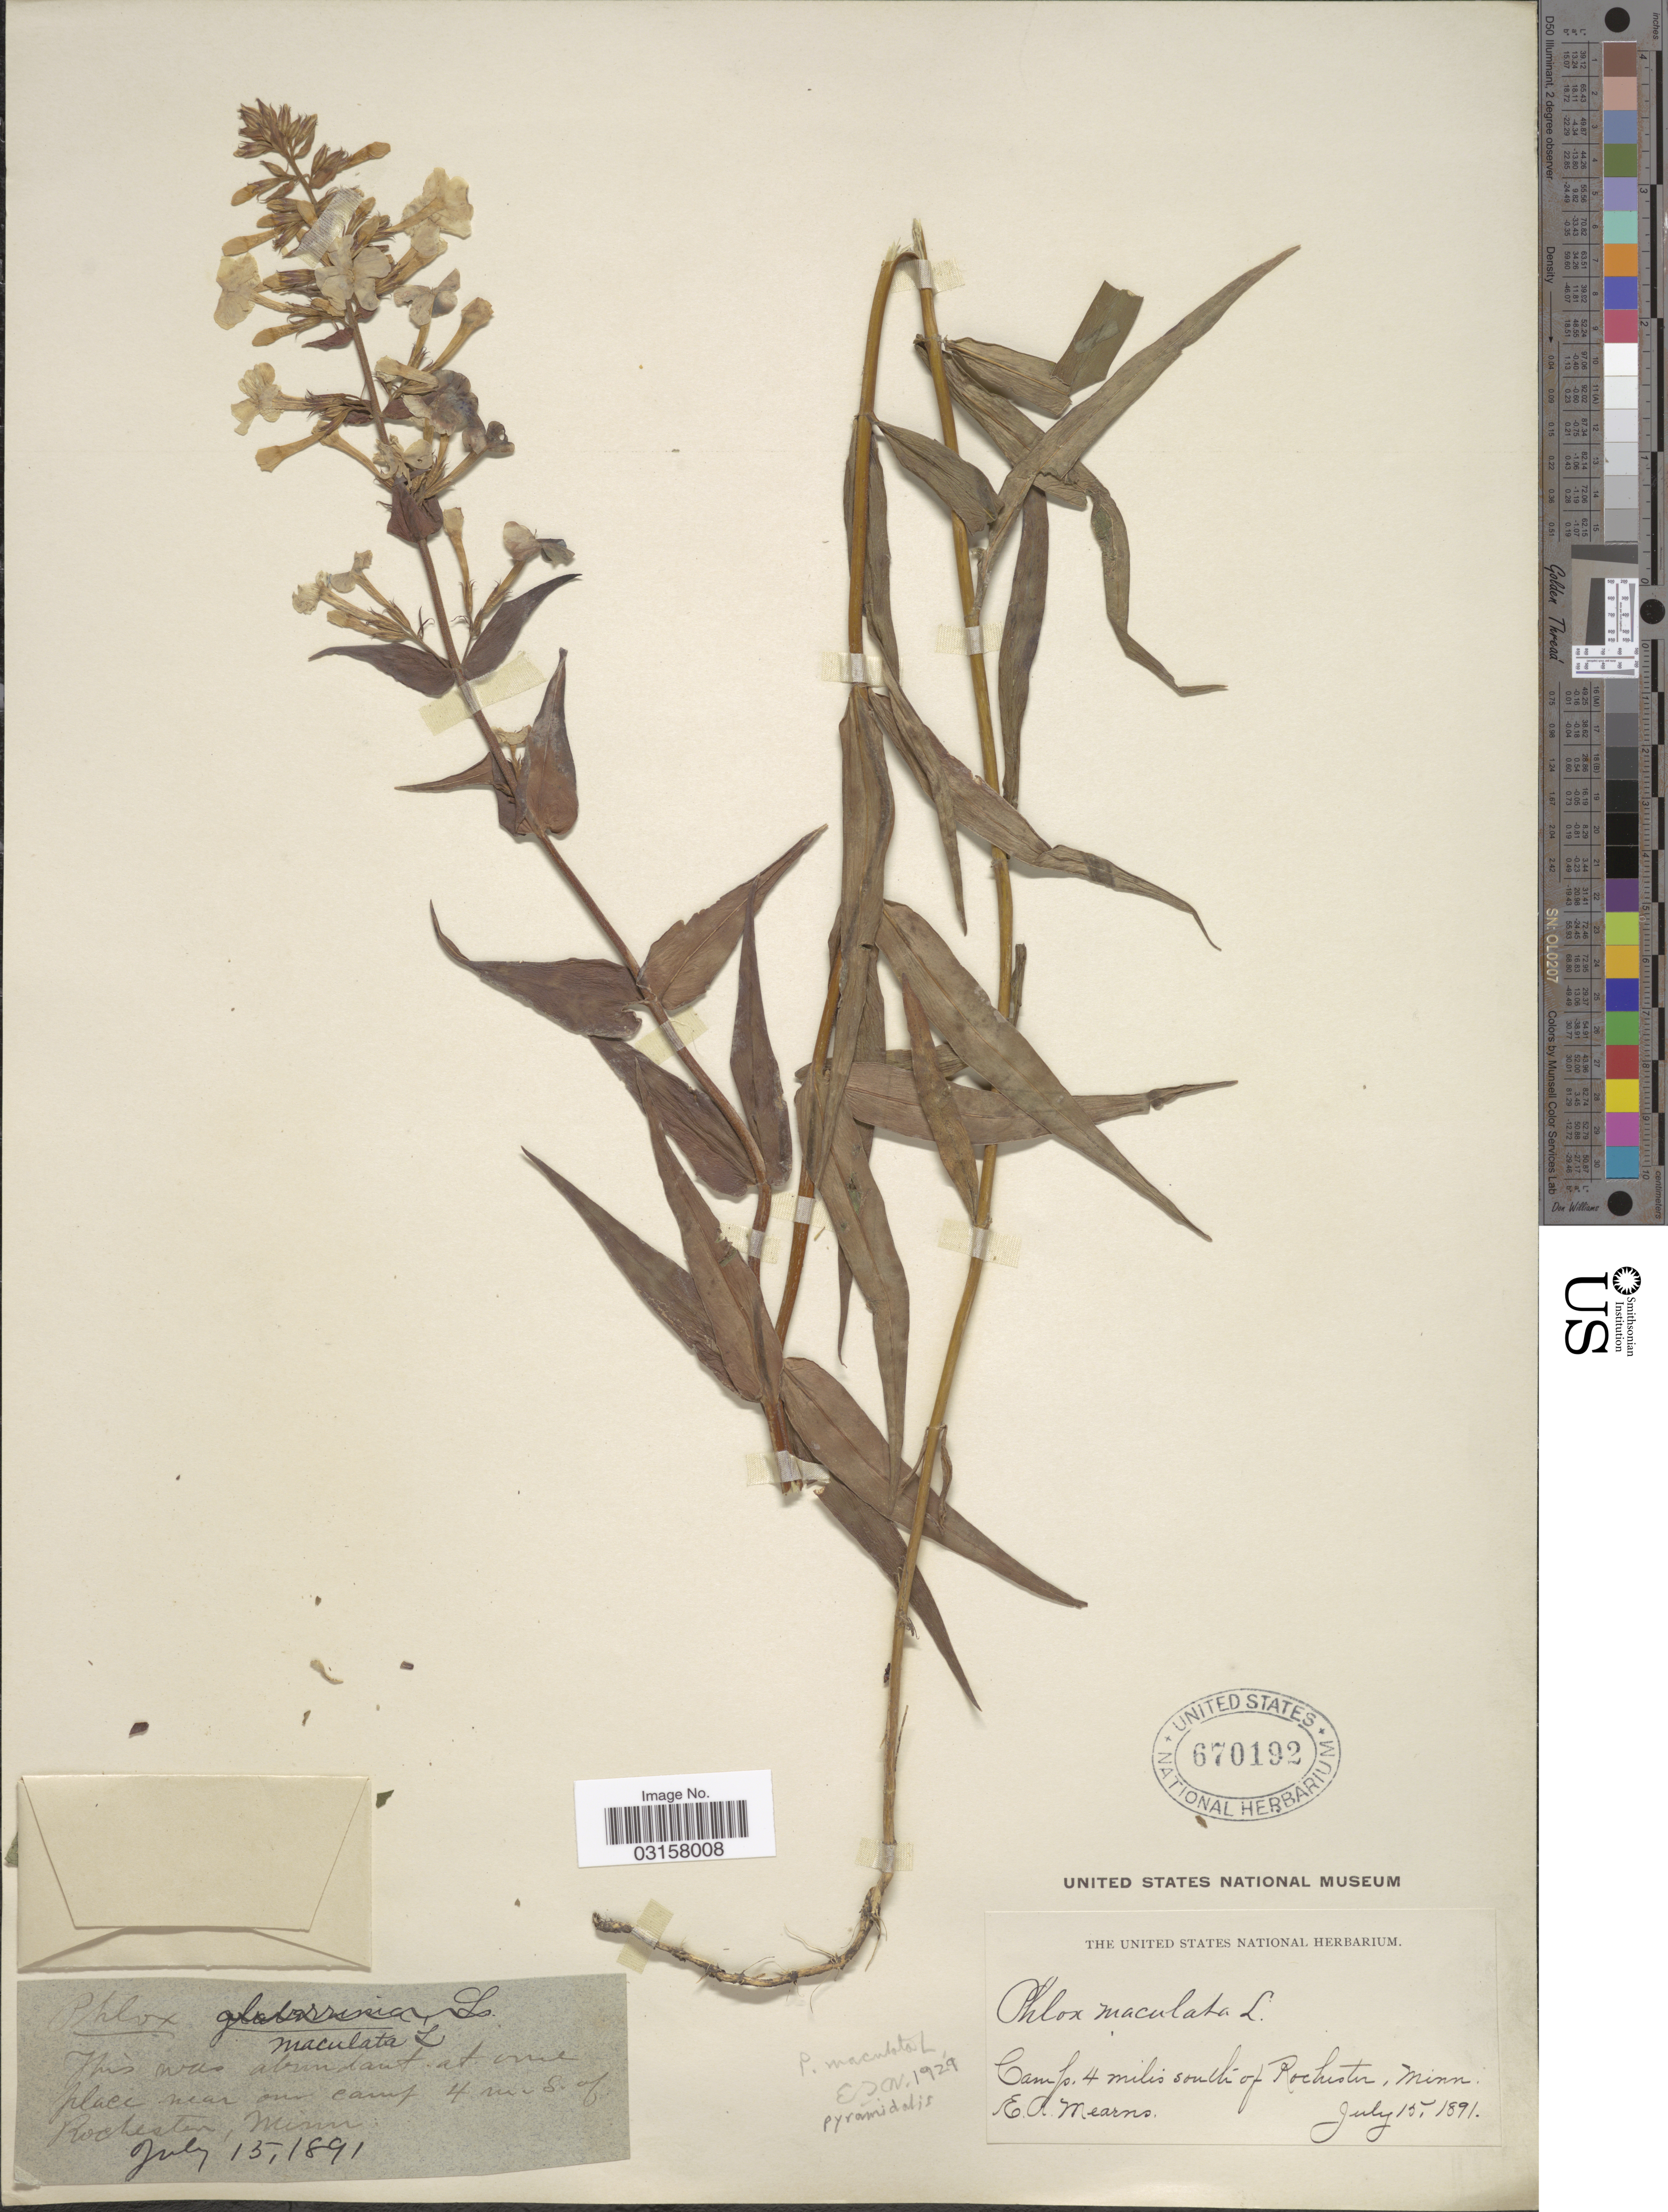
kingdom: Plantae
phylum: Tracheophyta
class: Magnoliopsida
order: Ericales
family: Polemoniaceae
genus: Phlox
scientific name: Phlox x pyramidalis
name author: (Sm.) Wherry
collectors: E. A. Mearns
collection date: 1891-07-15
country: United States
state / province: Minnesota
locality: Camp, 4 miles south of Rochester.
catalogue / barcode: US 670192